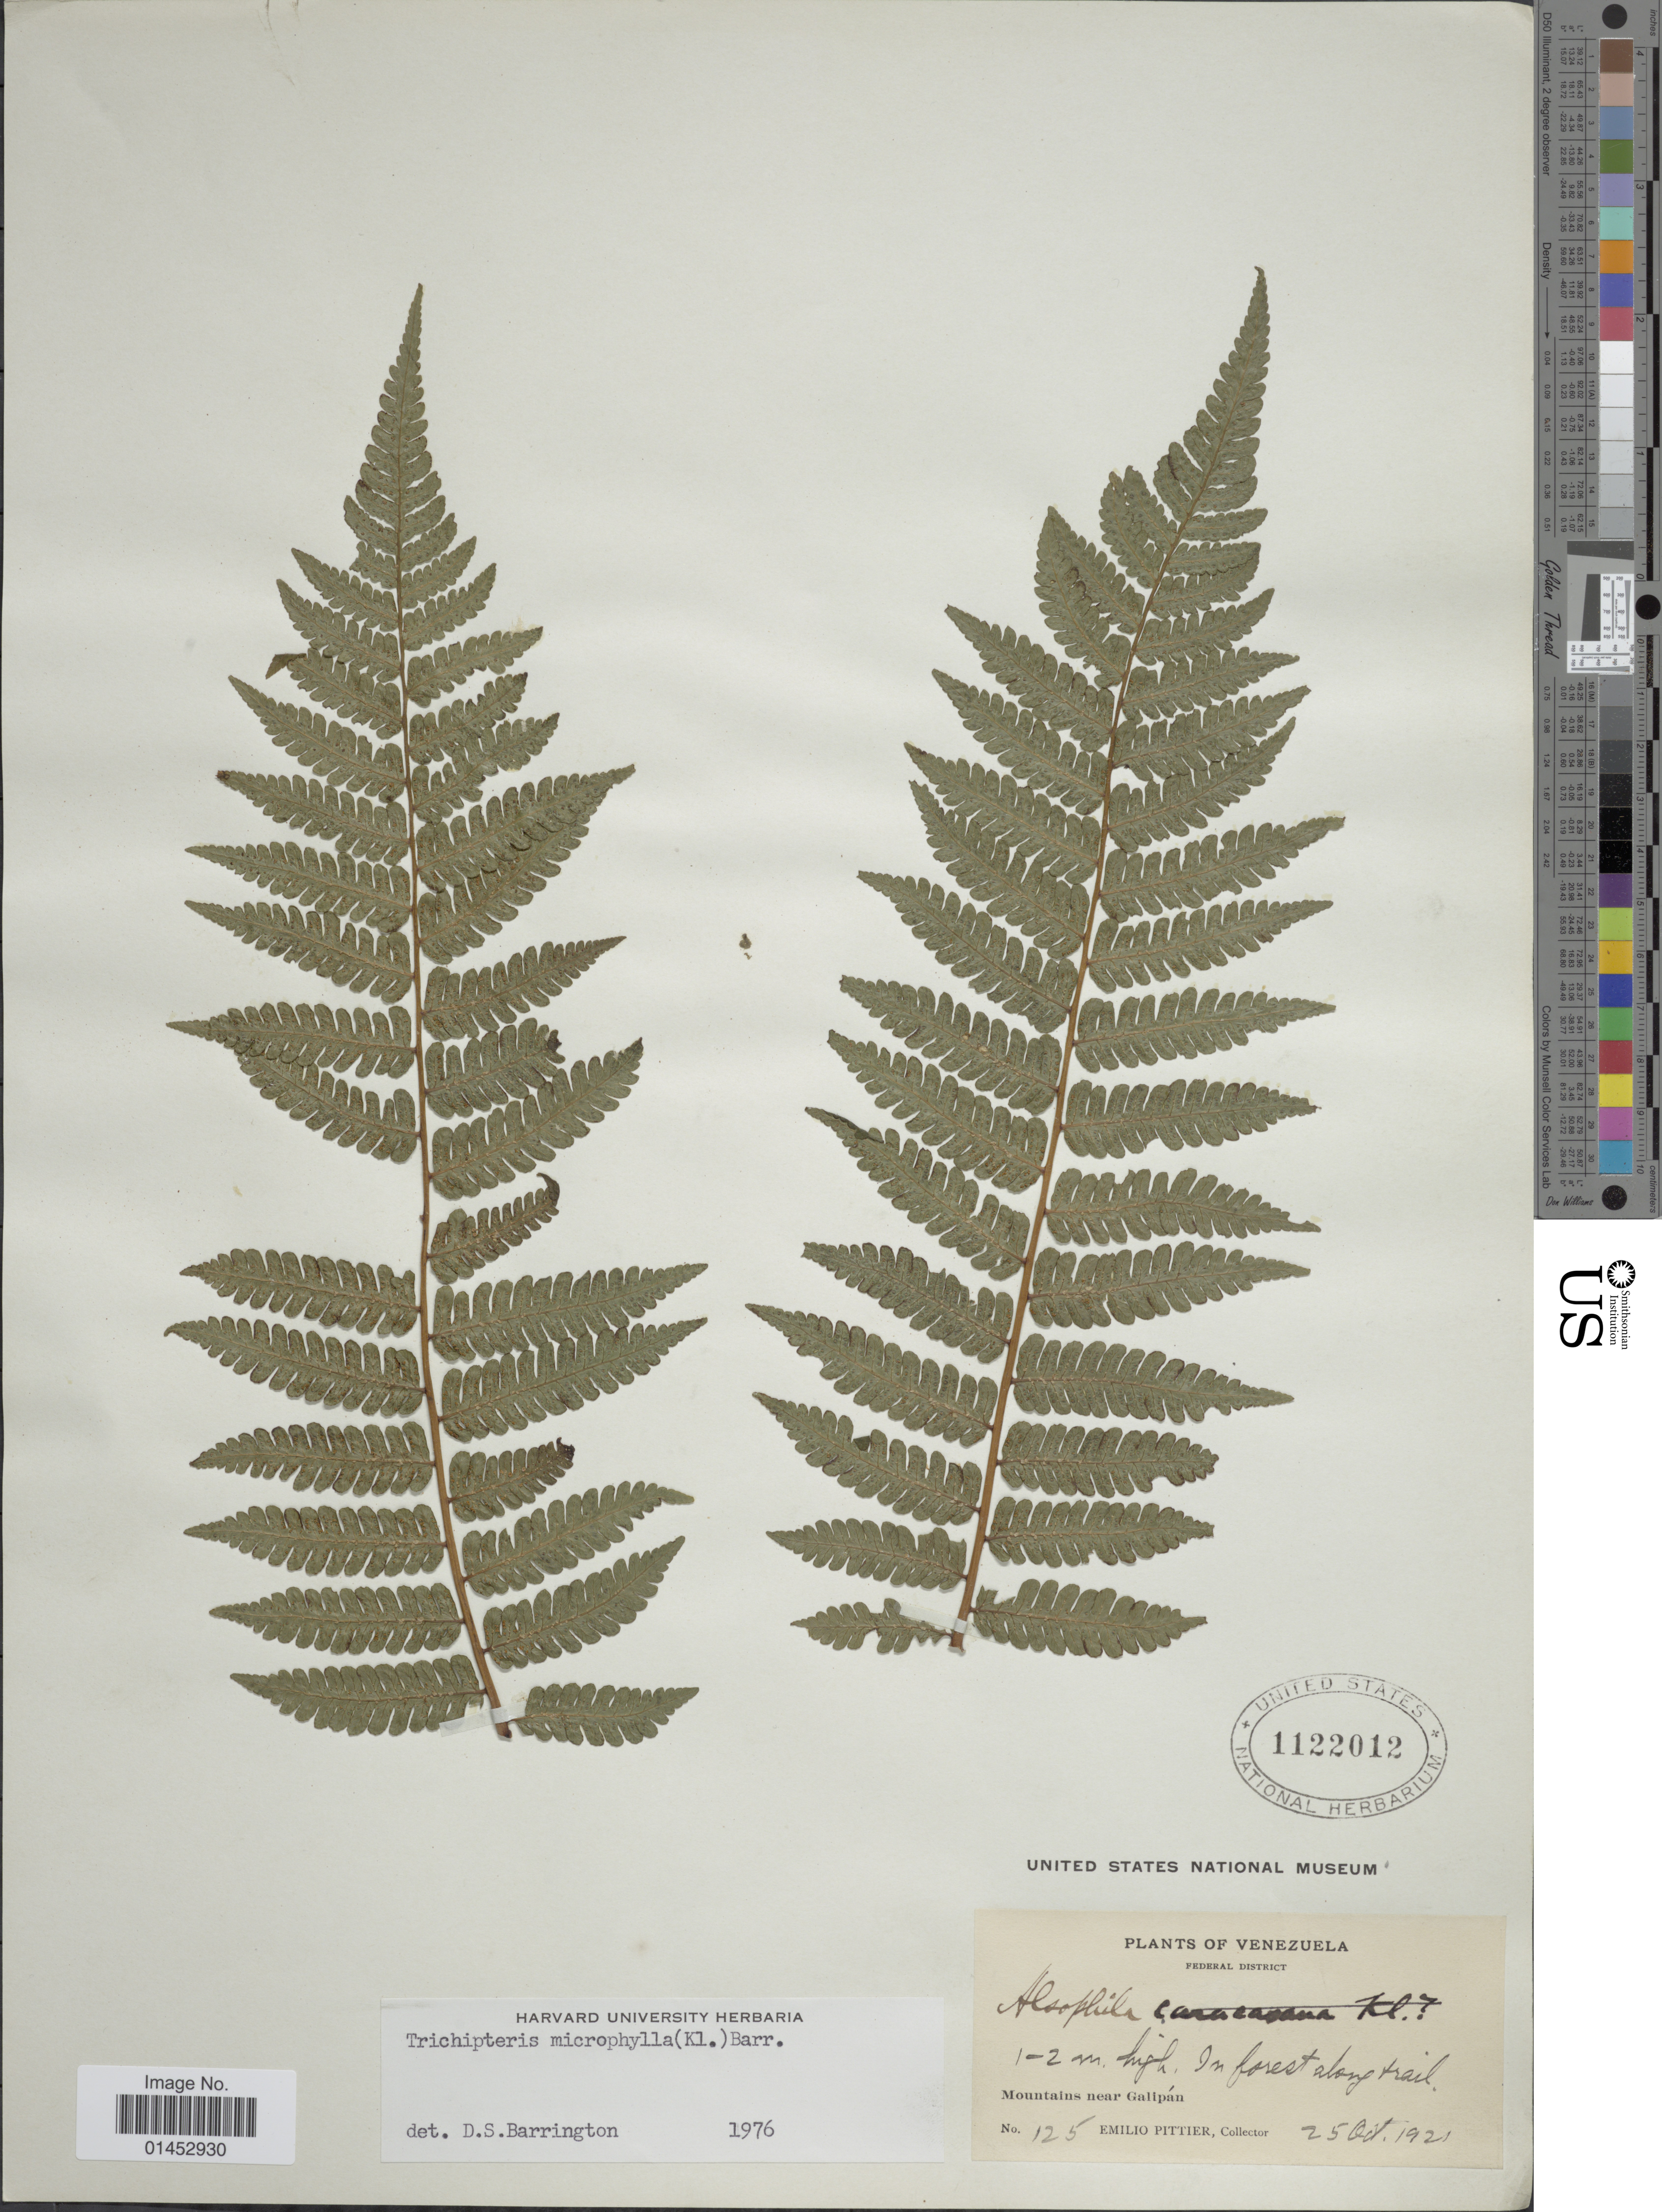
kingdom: Plantae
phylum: Tracheophyta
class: Polypodiopsida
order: Cyatheales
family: Cyatheaceae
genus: Cyathea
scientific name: Cyathea squamata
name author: (Klotzsch) Domin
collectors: E. Pittier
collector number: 125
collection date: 1921-10-25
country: Venezuela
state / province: Distrito Federal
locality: Federal District, Mountains near Galipán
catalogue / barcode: US 1122012